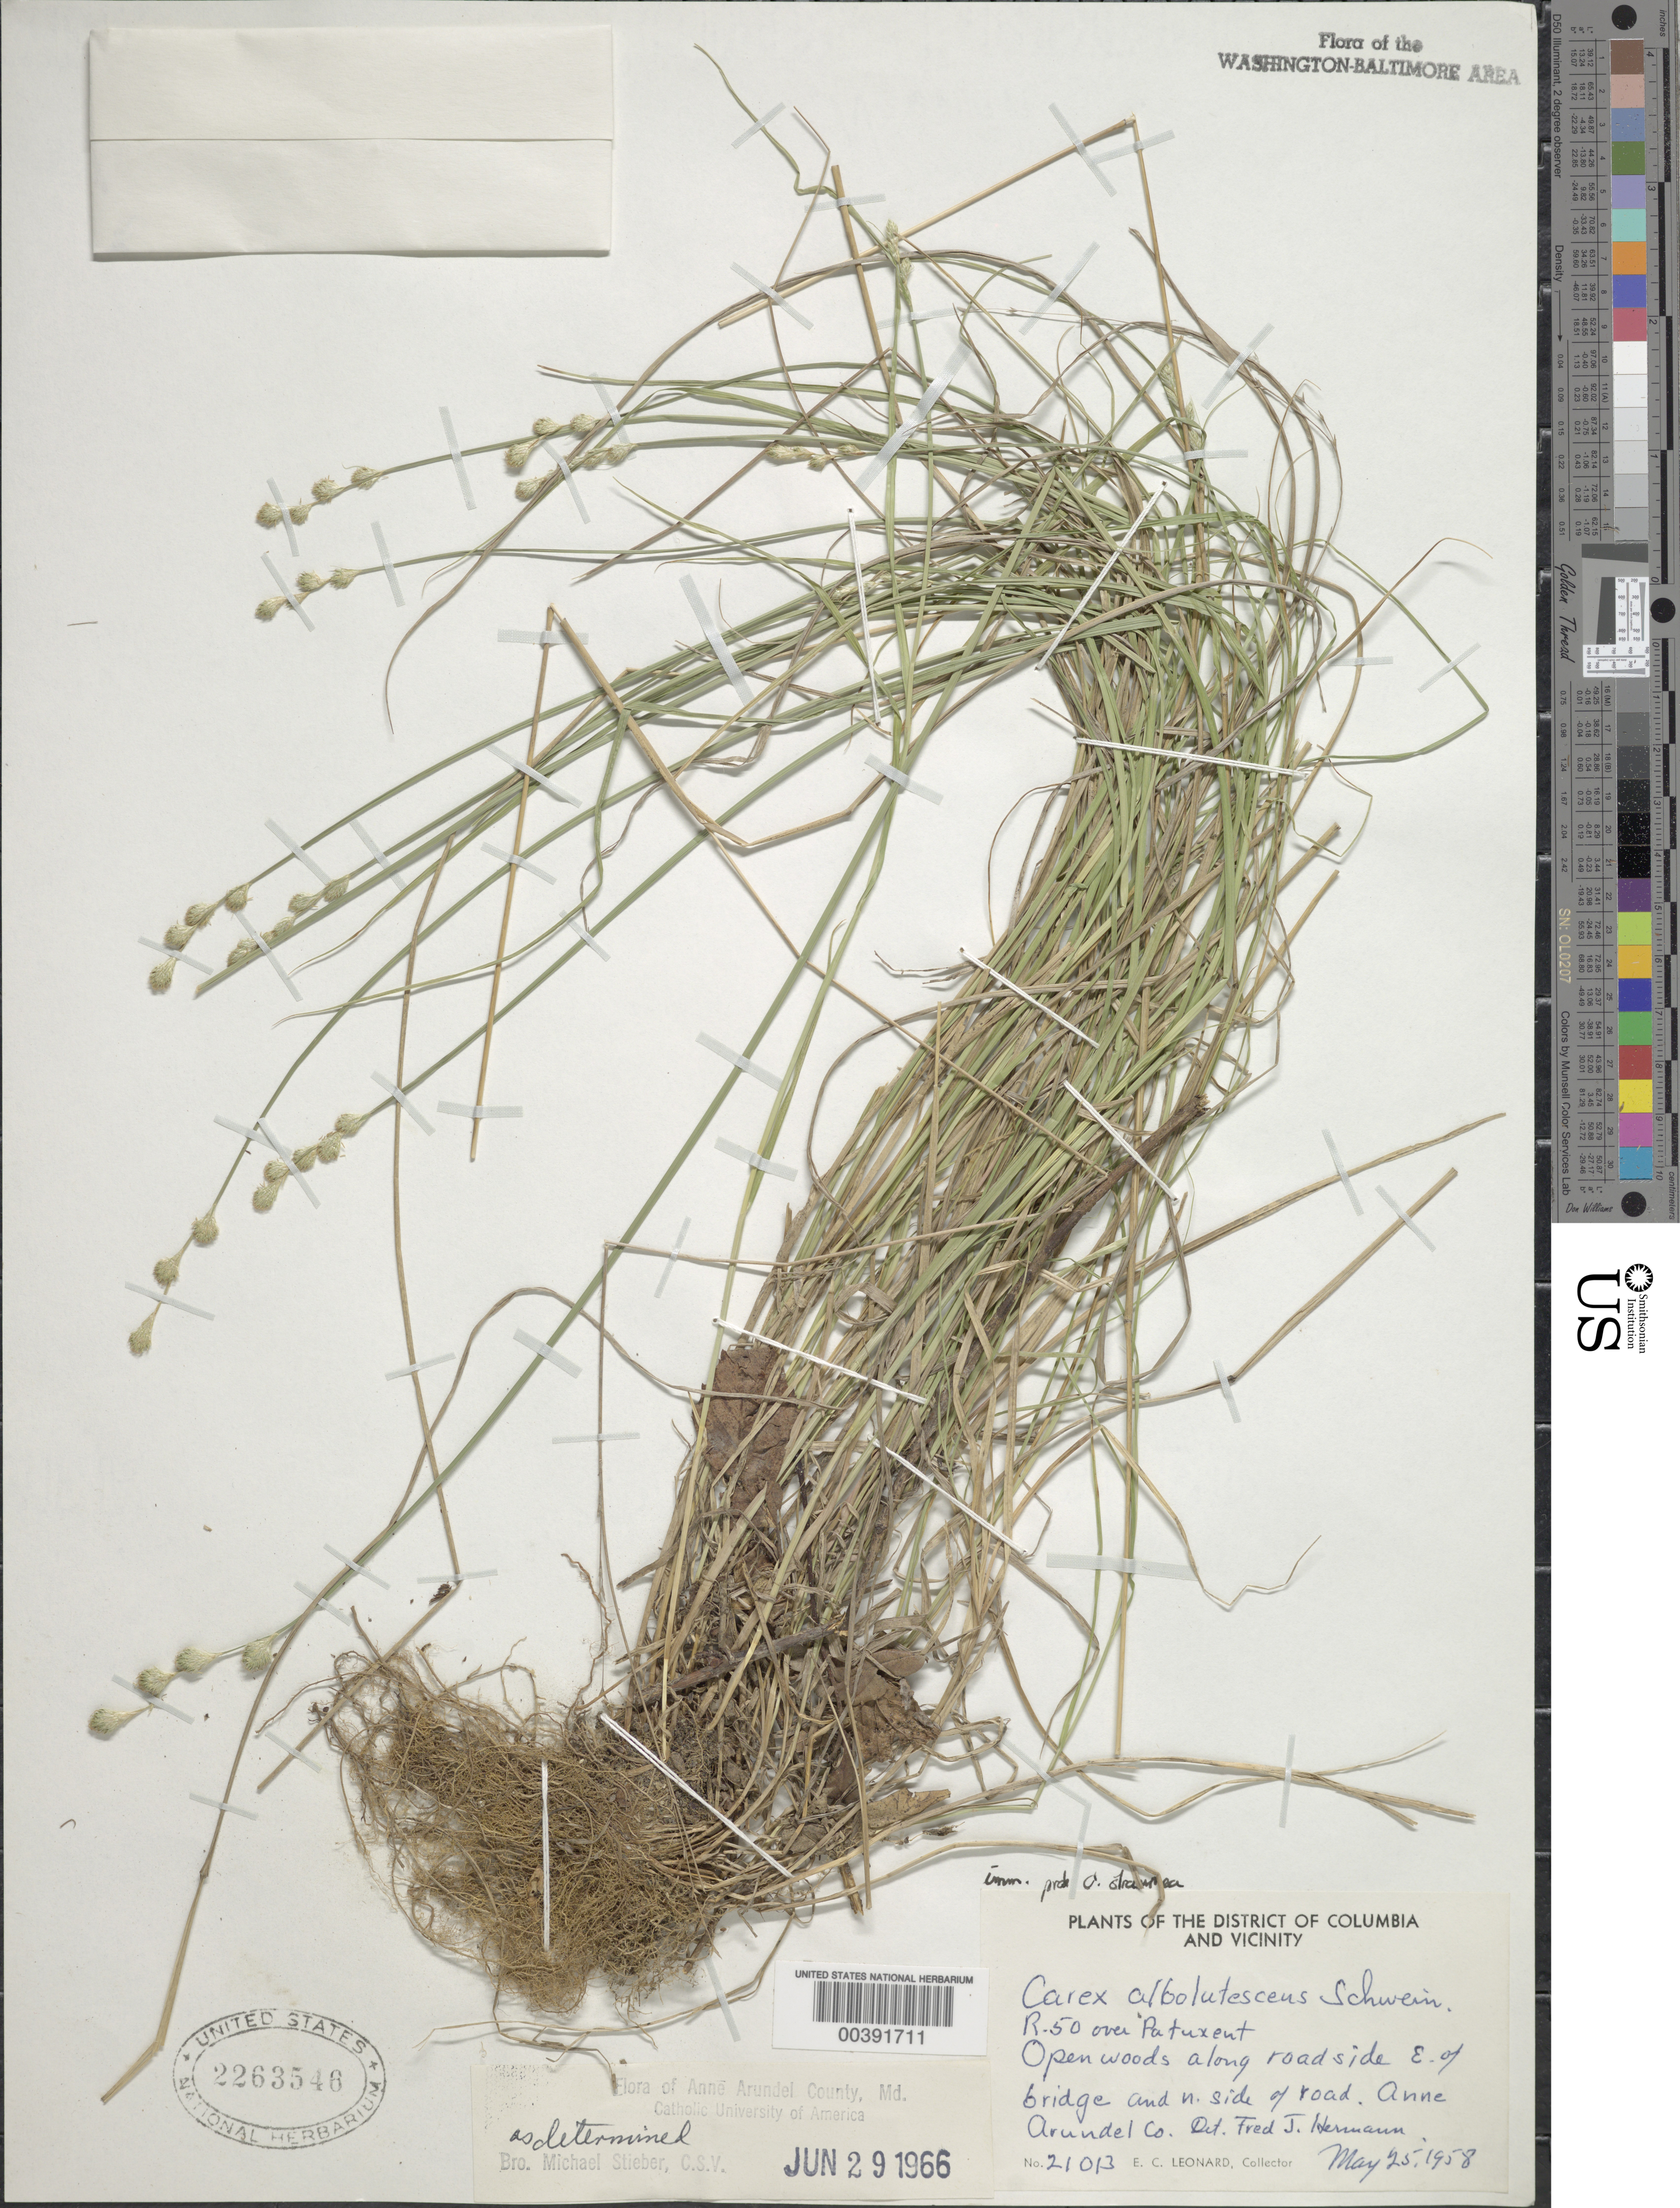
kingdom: Plantae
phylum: Tracheophyta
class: Liliopsida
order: Poales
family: Cyperaceae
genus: Carex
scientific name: Carex albolutescens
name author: Schwein.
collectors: E. C. Leonard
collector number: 21013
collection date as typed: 25 May 1958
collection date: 1958-05-25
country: United States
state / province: Maryland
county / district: Anne Arundel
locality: Route 50, Patuxent River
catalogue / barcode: US 2263546